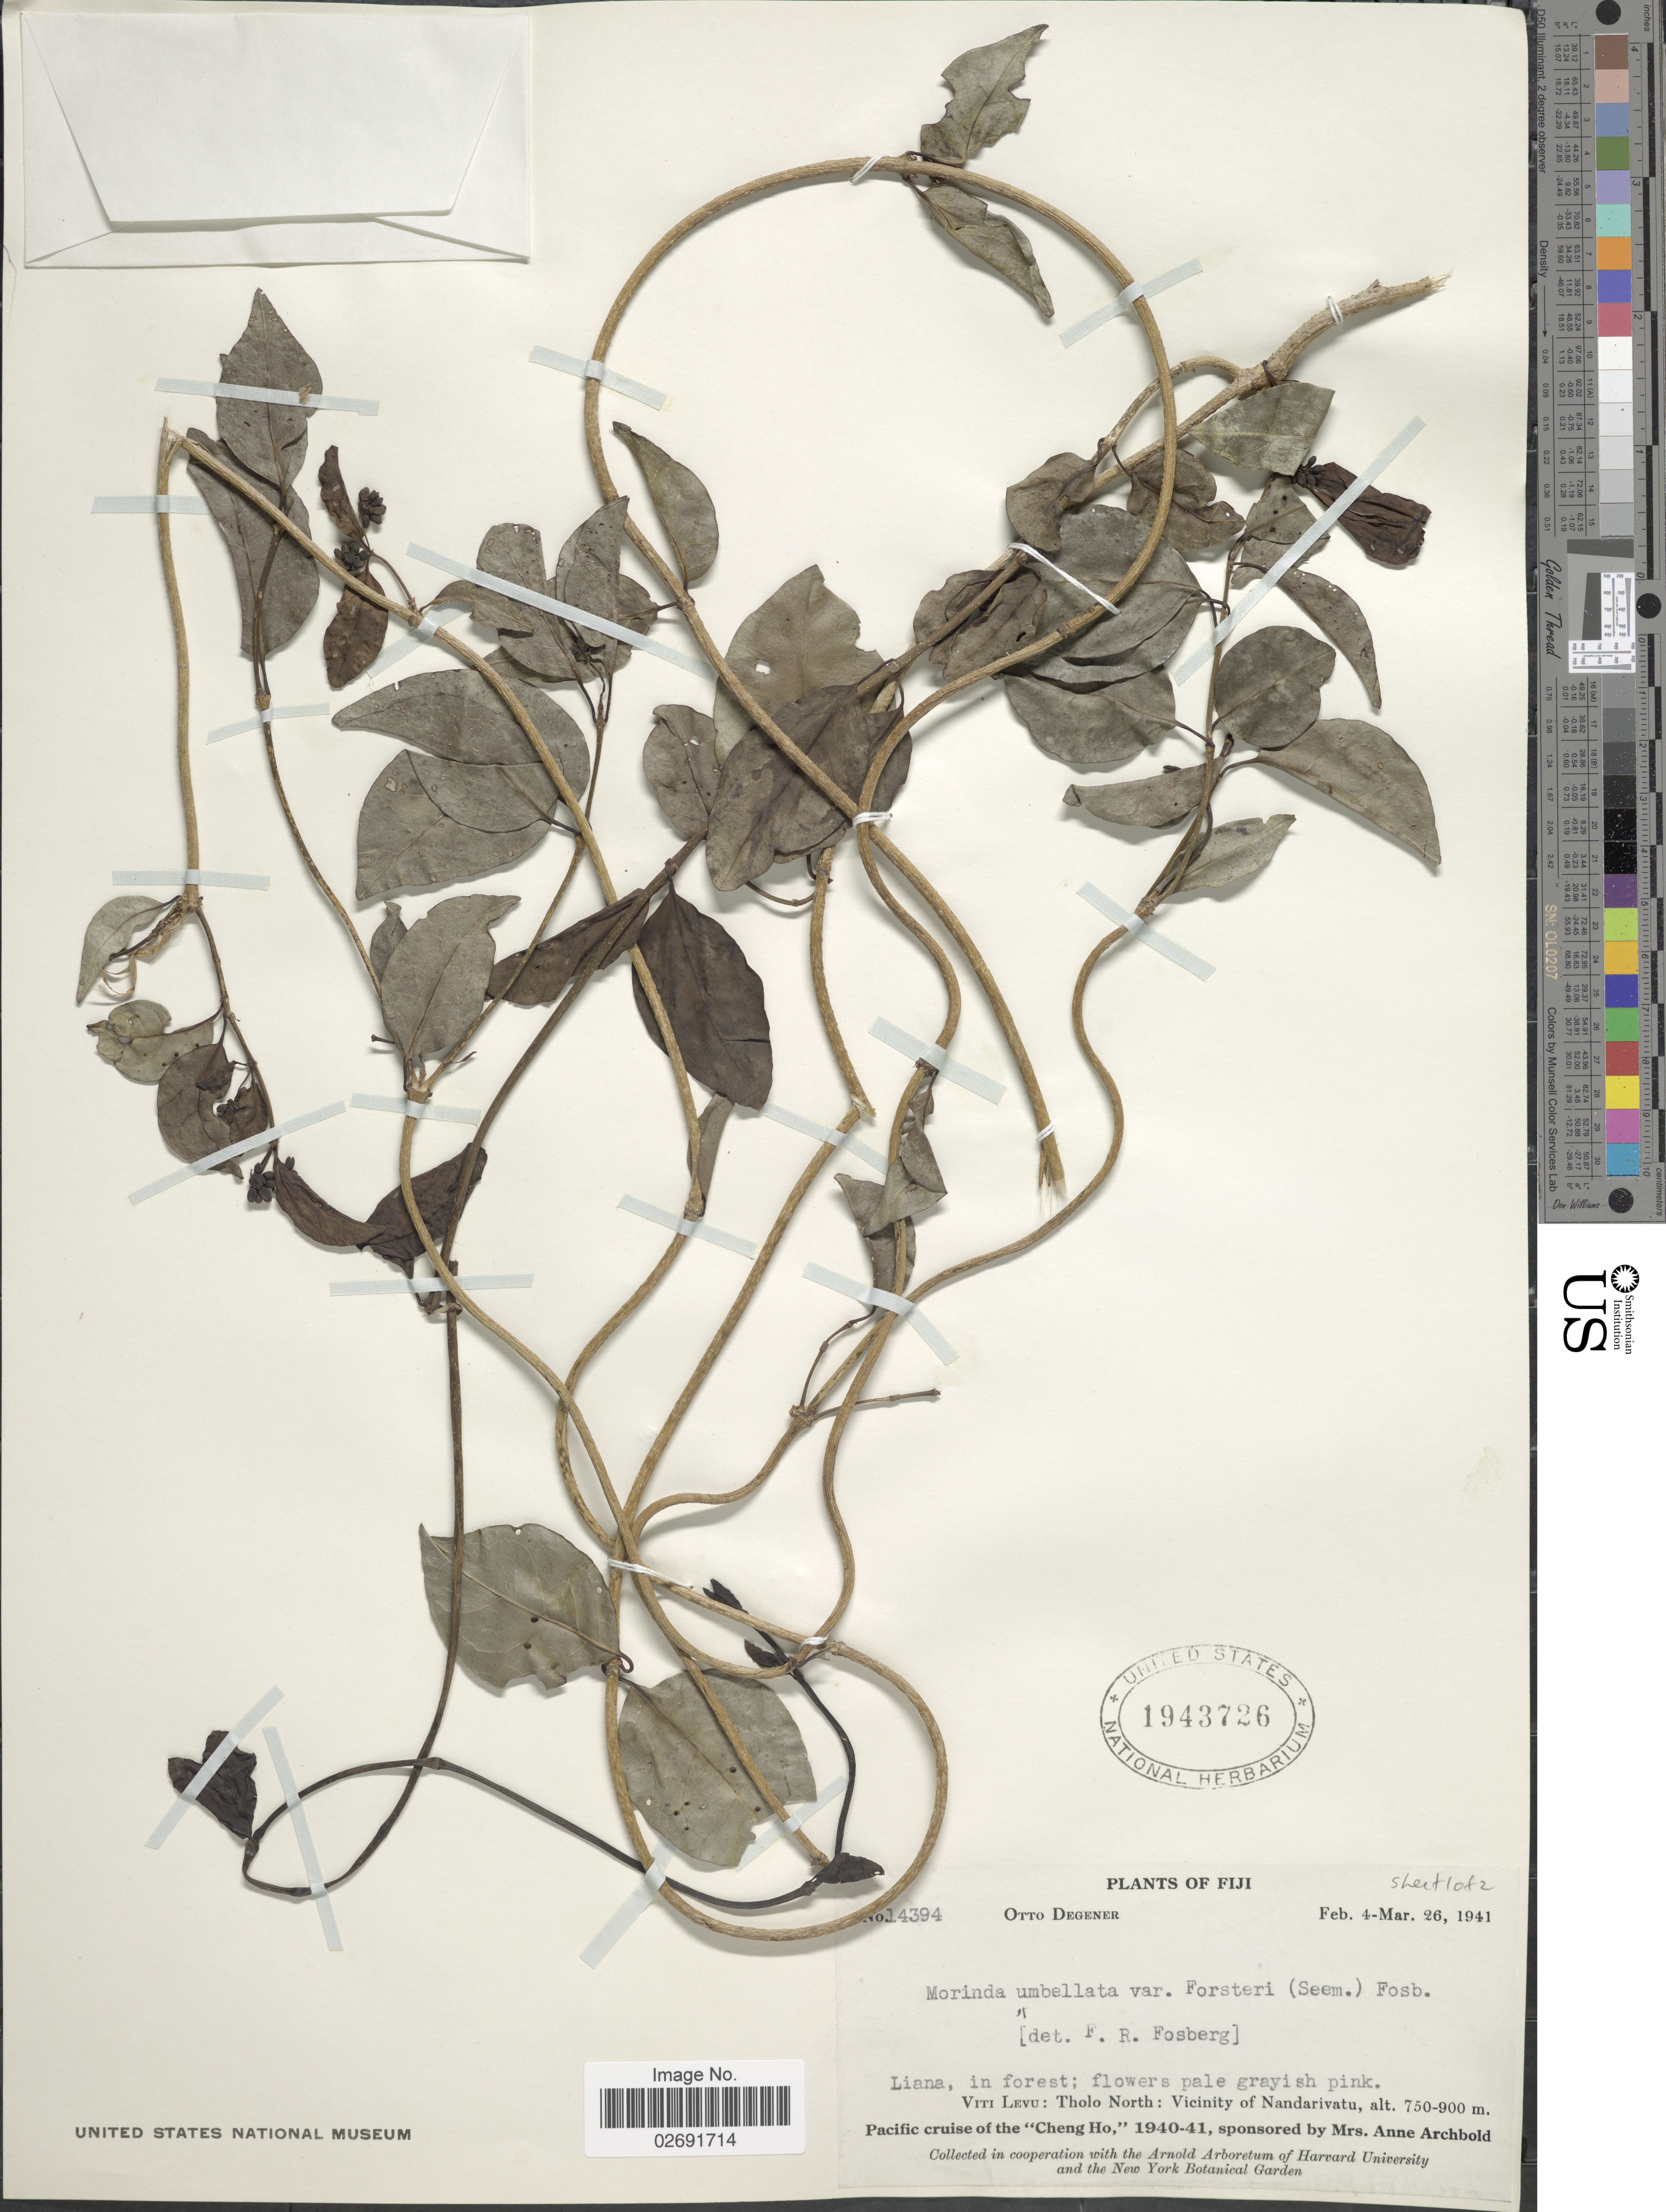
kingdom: Plantae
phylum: Tracheophyta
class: Magnoliopsida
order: Gentianales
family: Rubiaceae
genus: Gynochthodes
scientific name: Gynochthodes myrtifolia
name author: (A. Gray) Razafim. & B. Bremer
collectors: O. Degener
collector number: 14394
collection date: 1941-02-04/1941-03-26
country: Fiji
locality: Viti Levu: Tholo North: Vicinity of Nandarivatu.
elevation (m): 750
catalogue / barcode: US 1943726